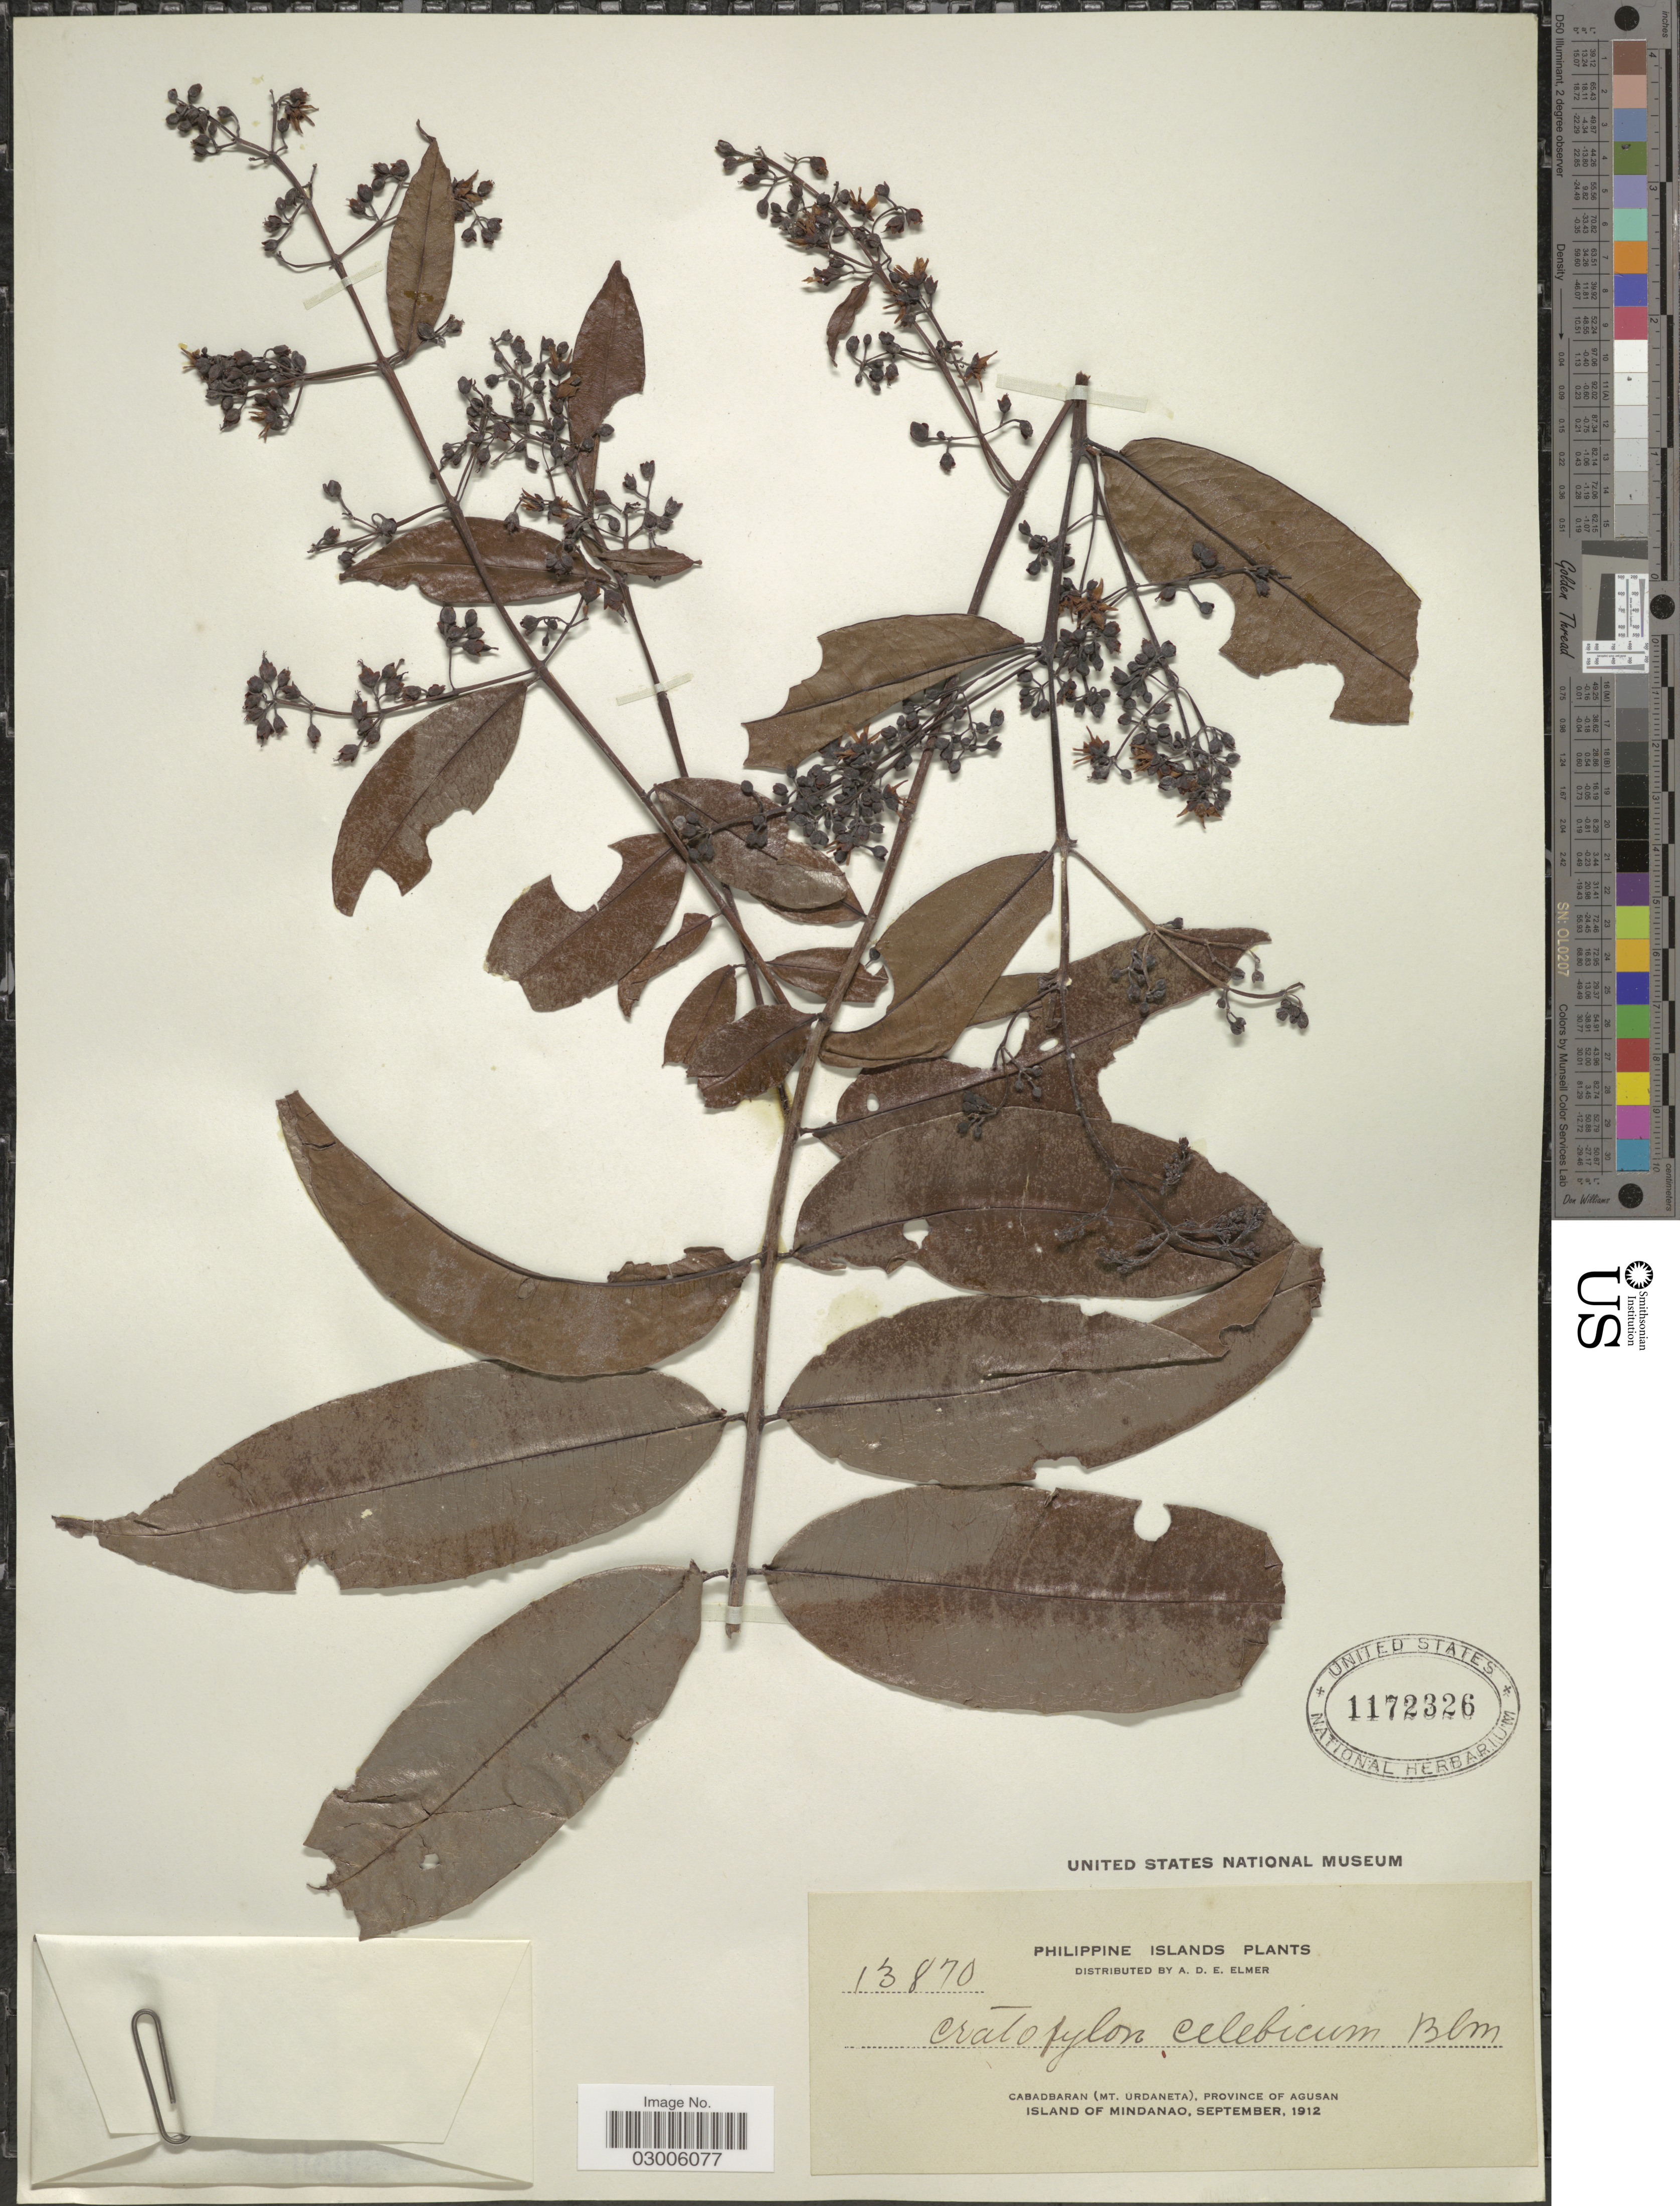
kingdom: Plantae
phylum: Tracheophyta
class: Magnoliopsida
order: Malpighiales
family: Hypericaceae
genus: Cratoxylum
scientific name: Cratoxylum celebicum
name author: Blume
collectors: A. D. E. Elmer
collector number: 13870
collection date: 1912-09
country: Philippines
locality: Cabadbaran (Mt. Urdaneta), Province of Agusan. Island of Mindanao.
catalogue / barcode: US 1172326